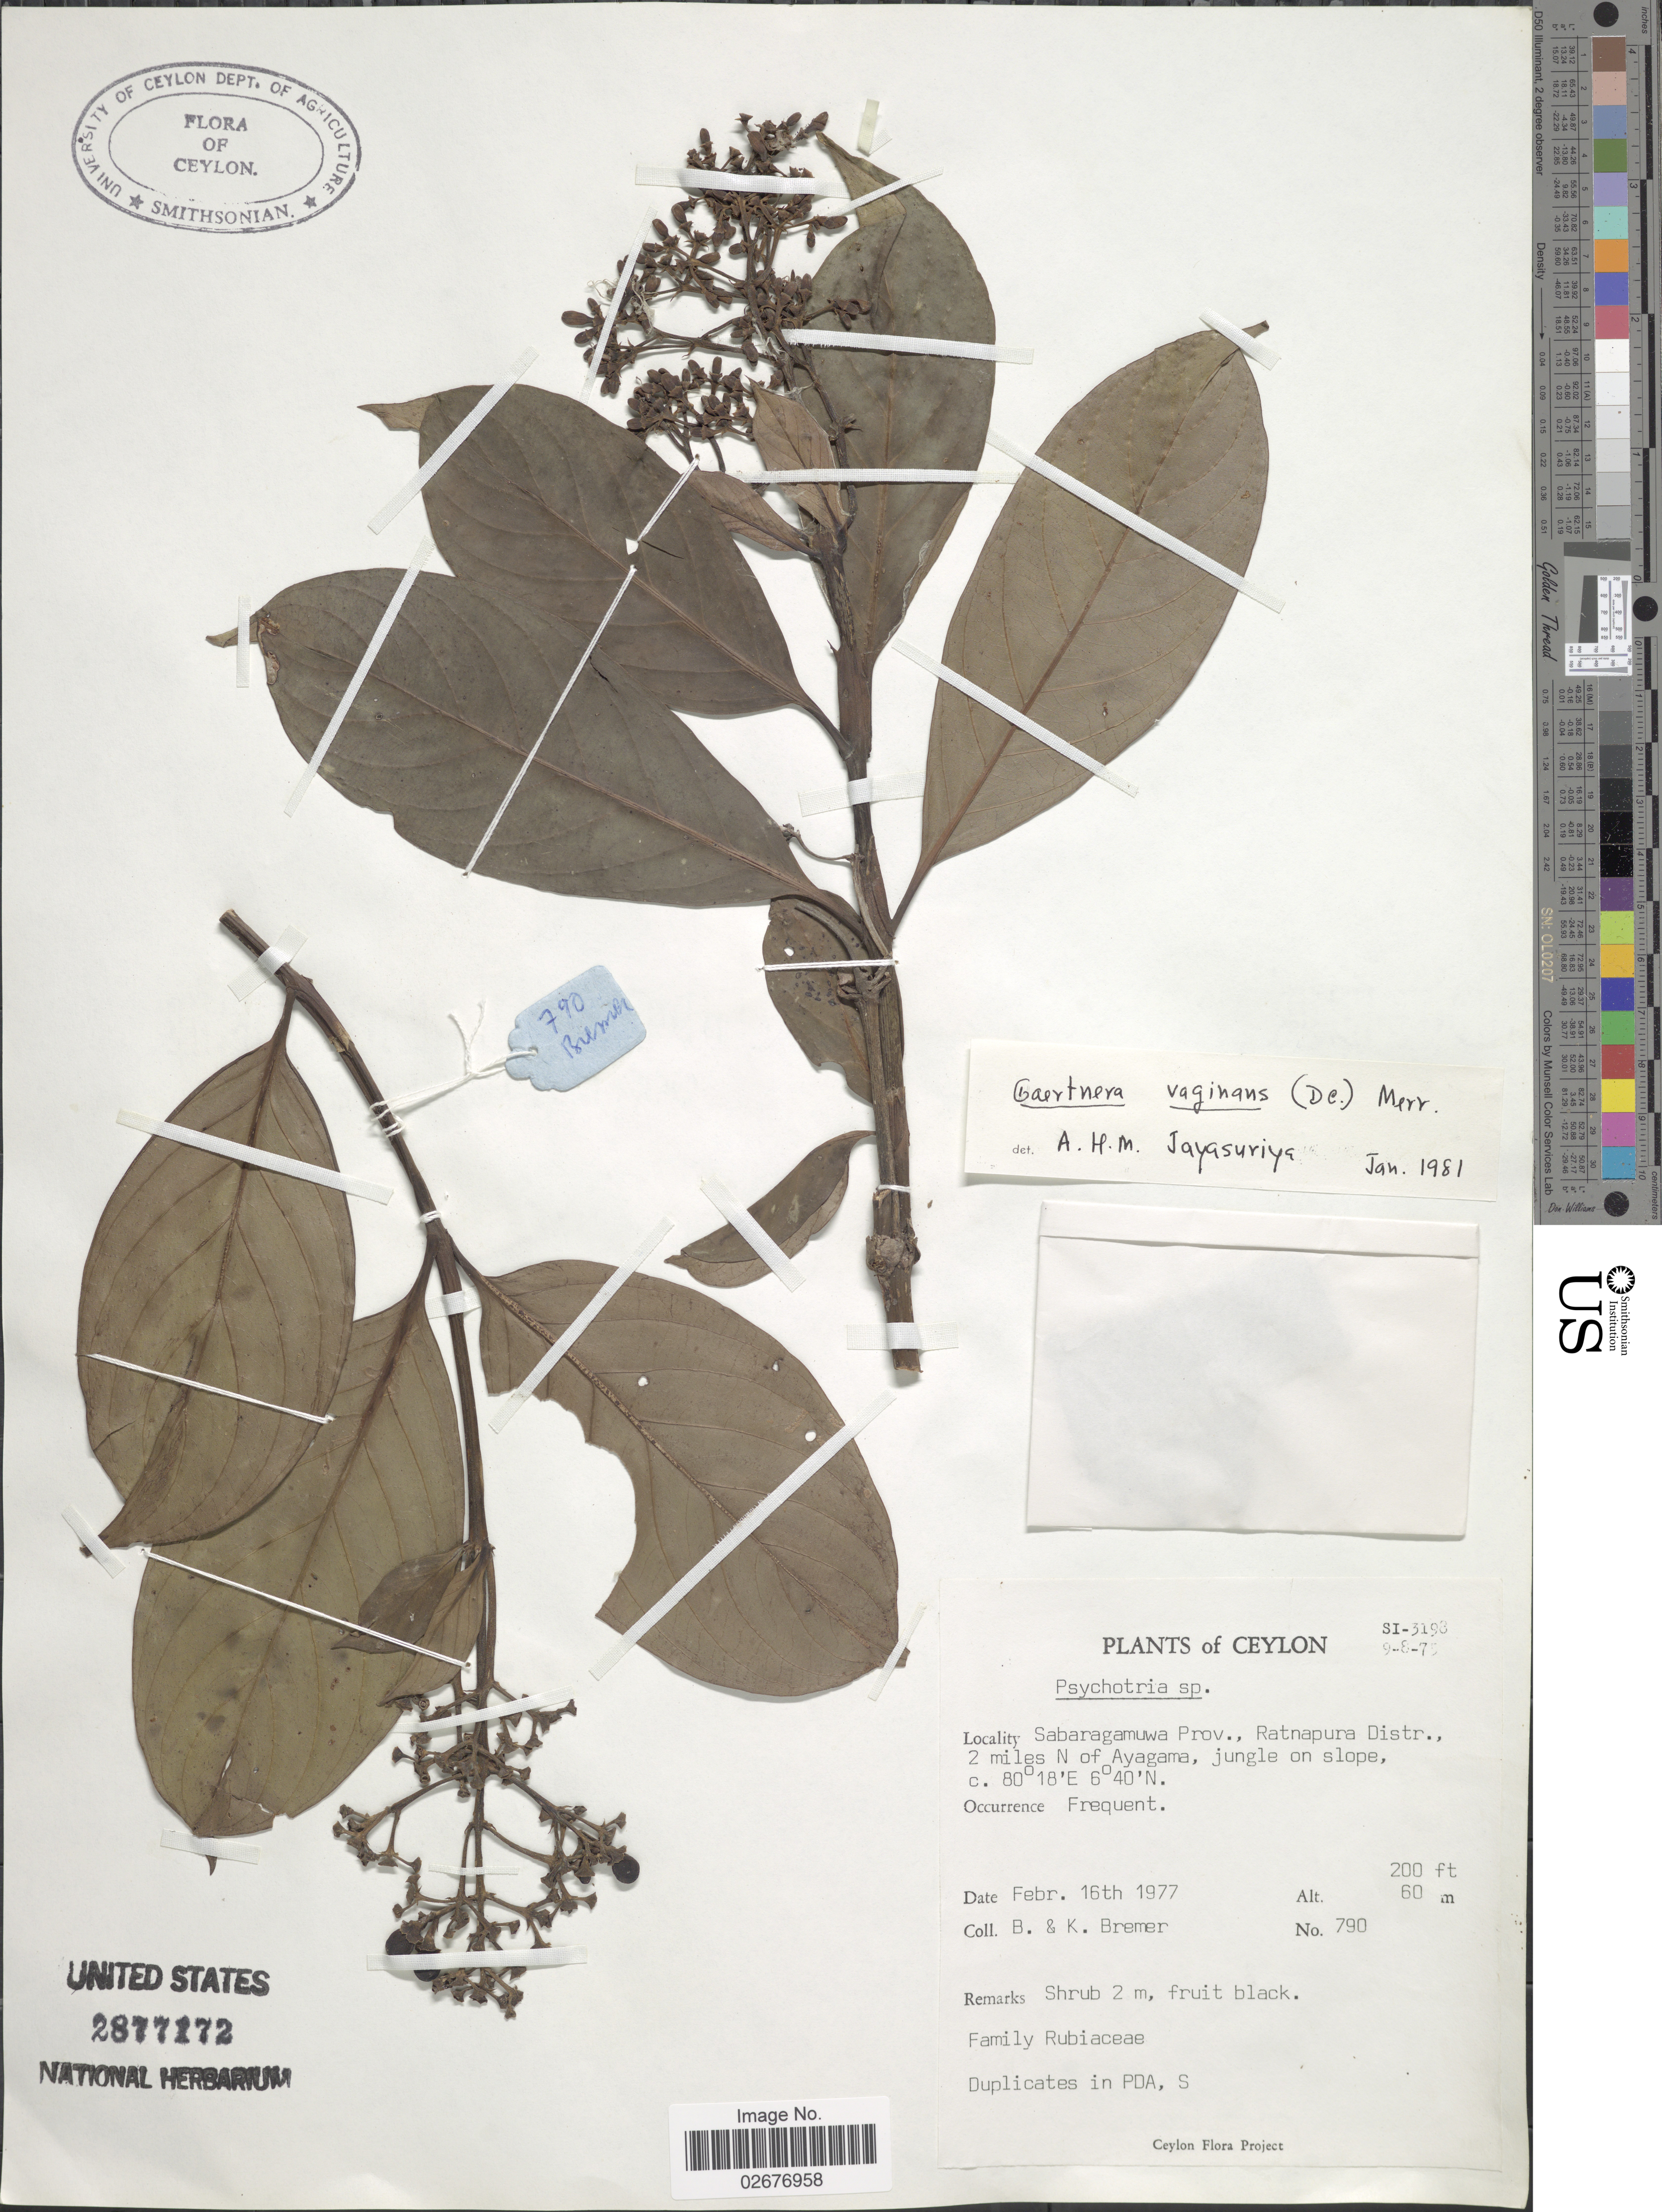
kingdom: Plantae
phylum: Tracheophyta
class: Magnoliopsida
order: Gentianales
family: Rubiaceae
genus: Gaertnera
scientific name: Gaertnera vaginans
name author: (DC.) Merr.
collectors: B. Bremer & K. Bremer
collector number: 790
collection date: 1977-02-16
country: Sri Lanka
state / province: Sabaragamuwa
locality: Ceylon, Ratnapura Distr., 2 miles N of Ayagama, jungle on slope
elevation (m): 61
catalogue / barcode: US 2877172